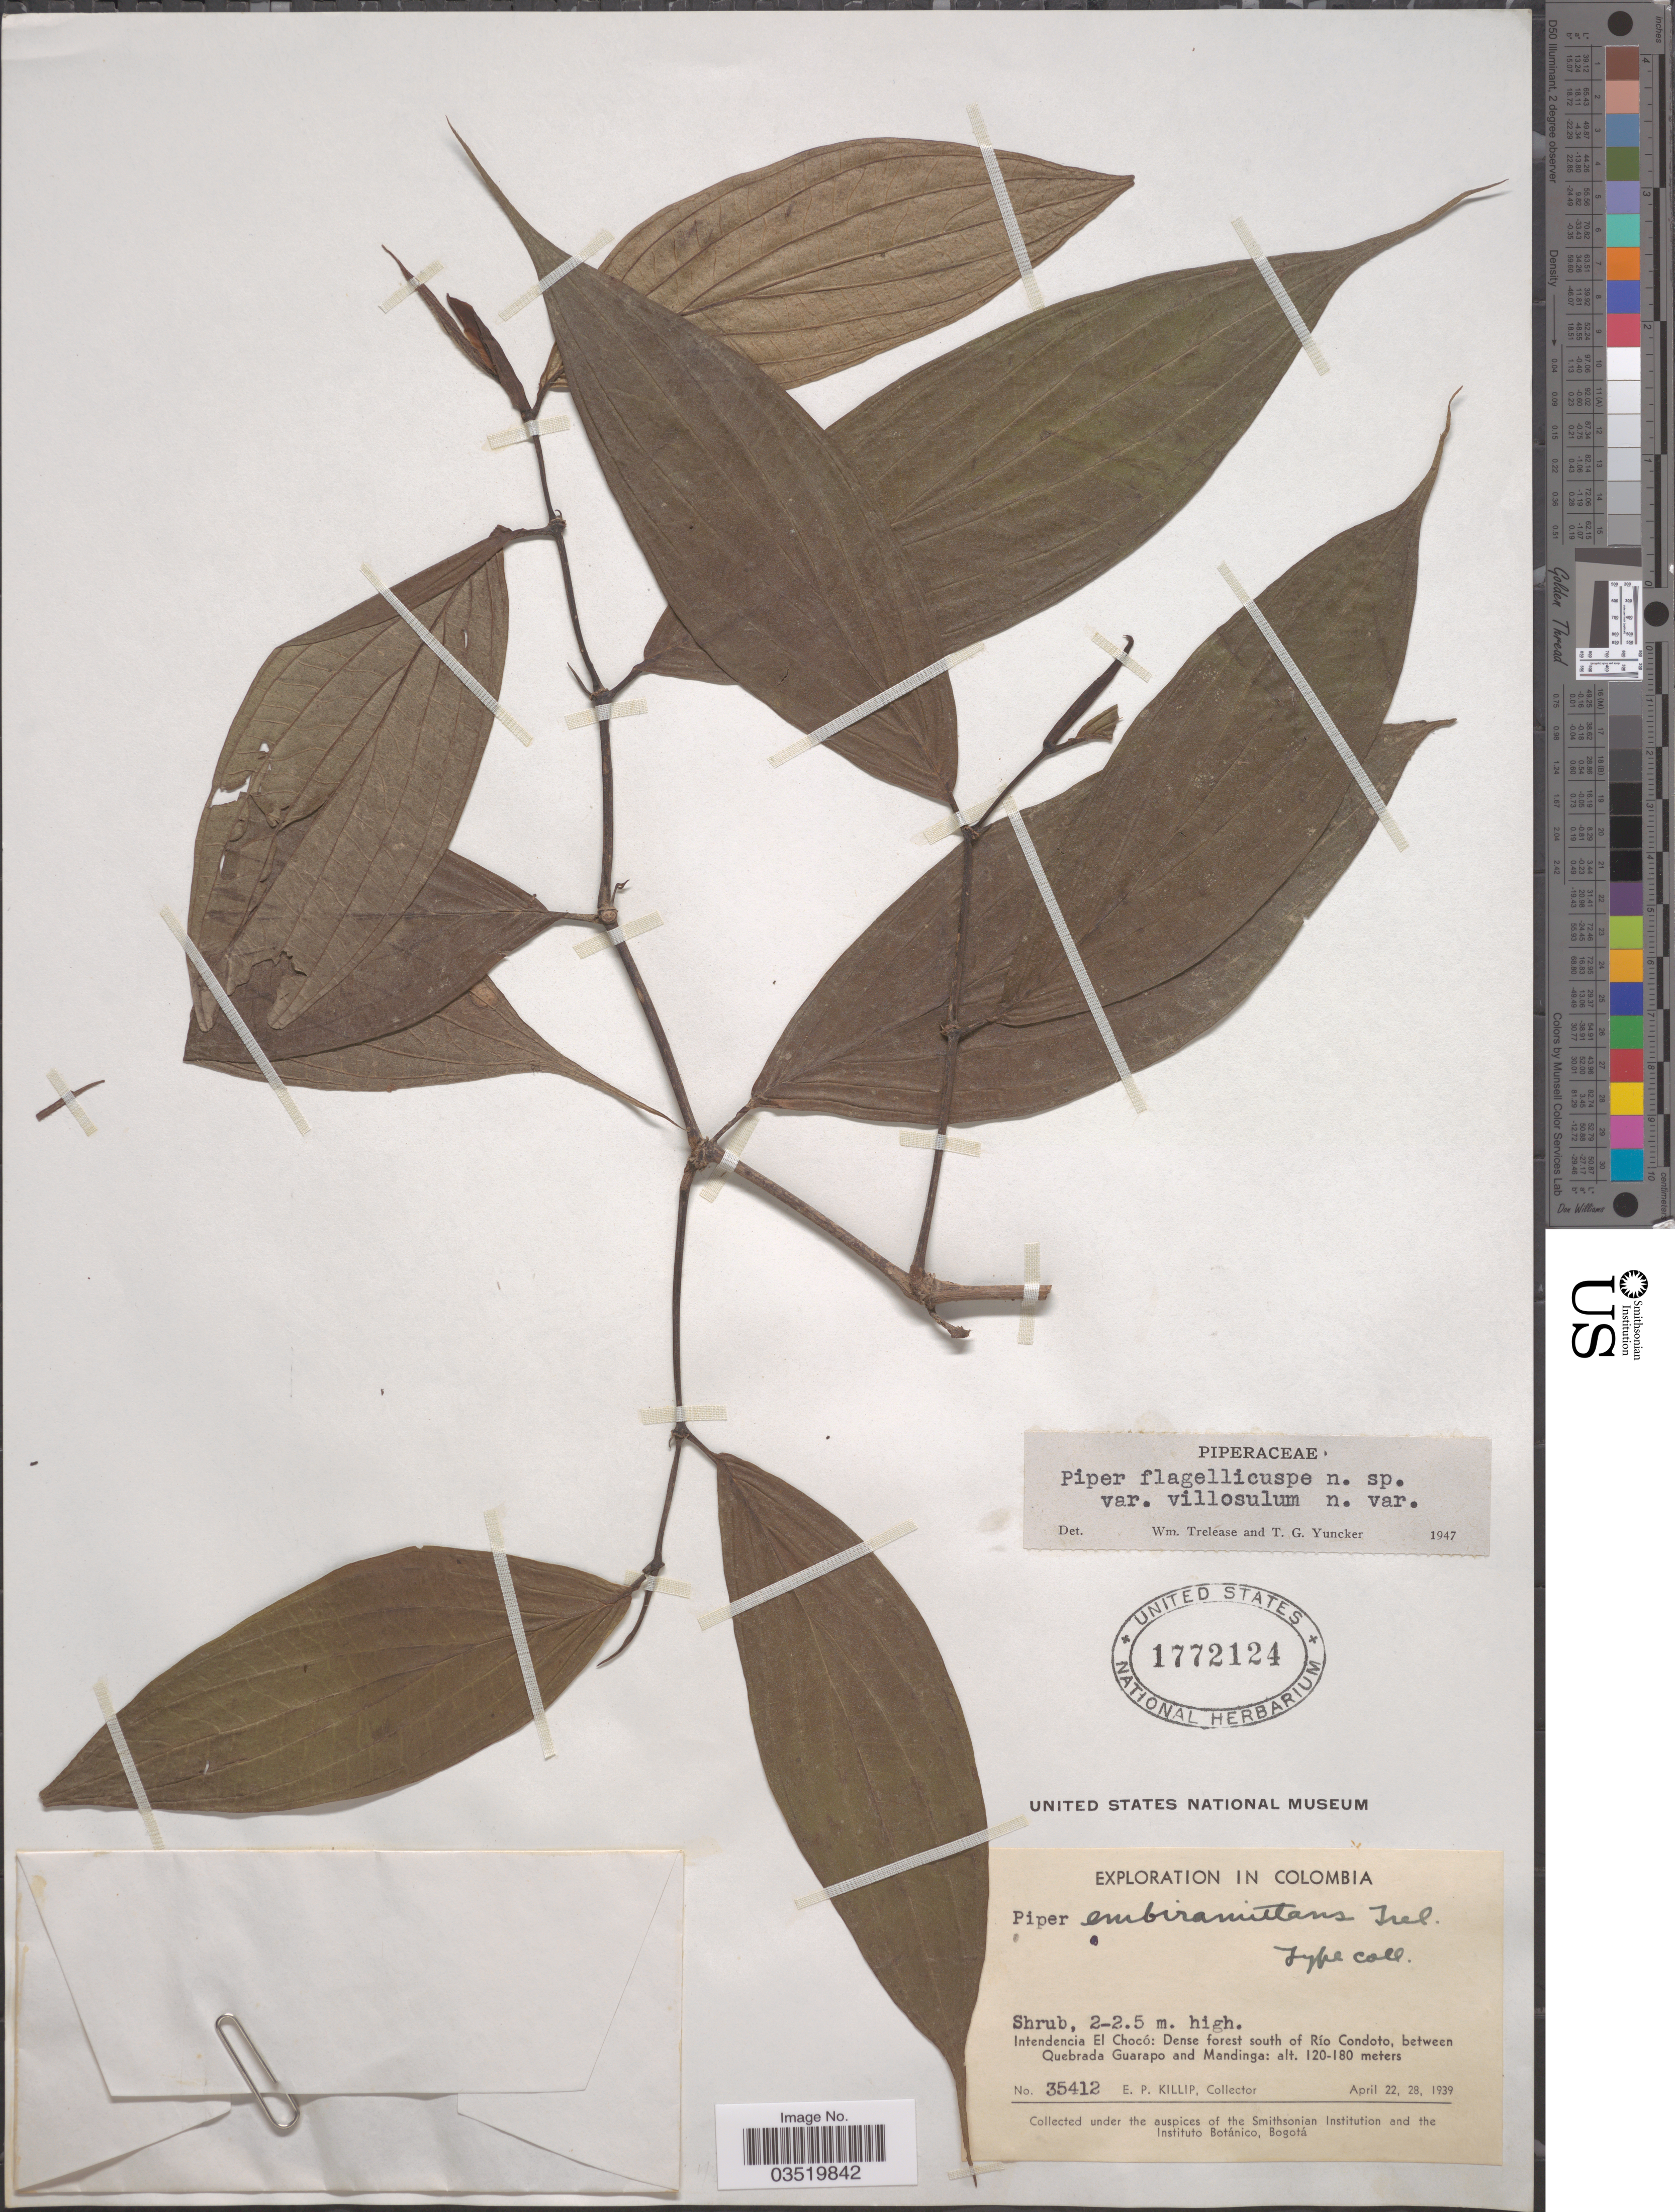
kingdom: Plantae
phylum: Tracheophyta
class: Magnoliopsida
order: Piperales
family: Piperaceae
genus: Piper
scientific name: Piper flagellicuspe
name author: Trel. & Yunck.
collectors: E. P. Killip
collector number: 35412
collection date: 1939-04-22/1939-04-28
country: Colombia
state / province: Chocó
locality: Intendencia El Chocó: Dense forest south of Río Condoto, between Quebrada Guarapo and Mandinga.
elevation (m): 120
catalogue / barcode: US 1772124